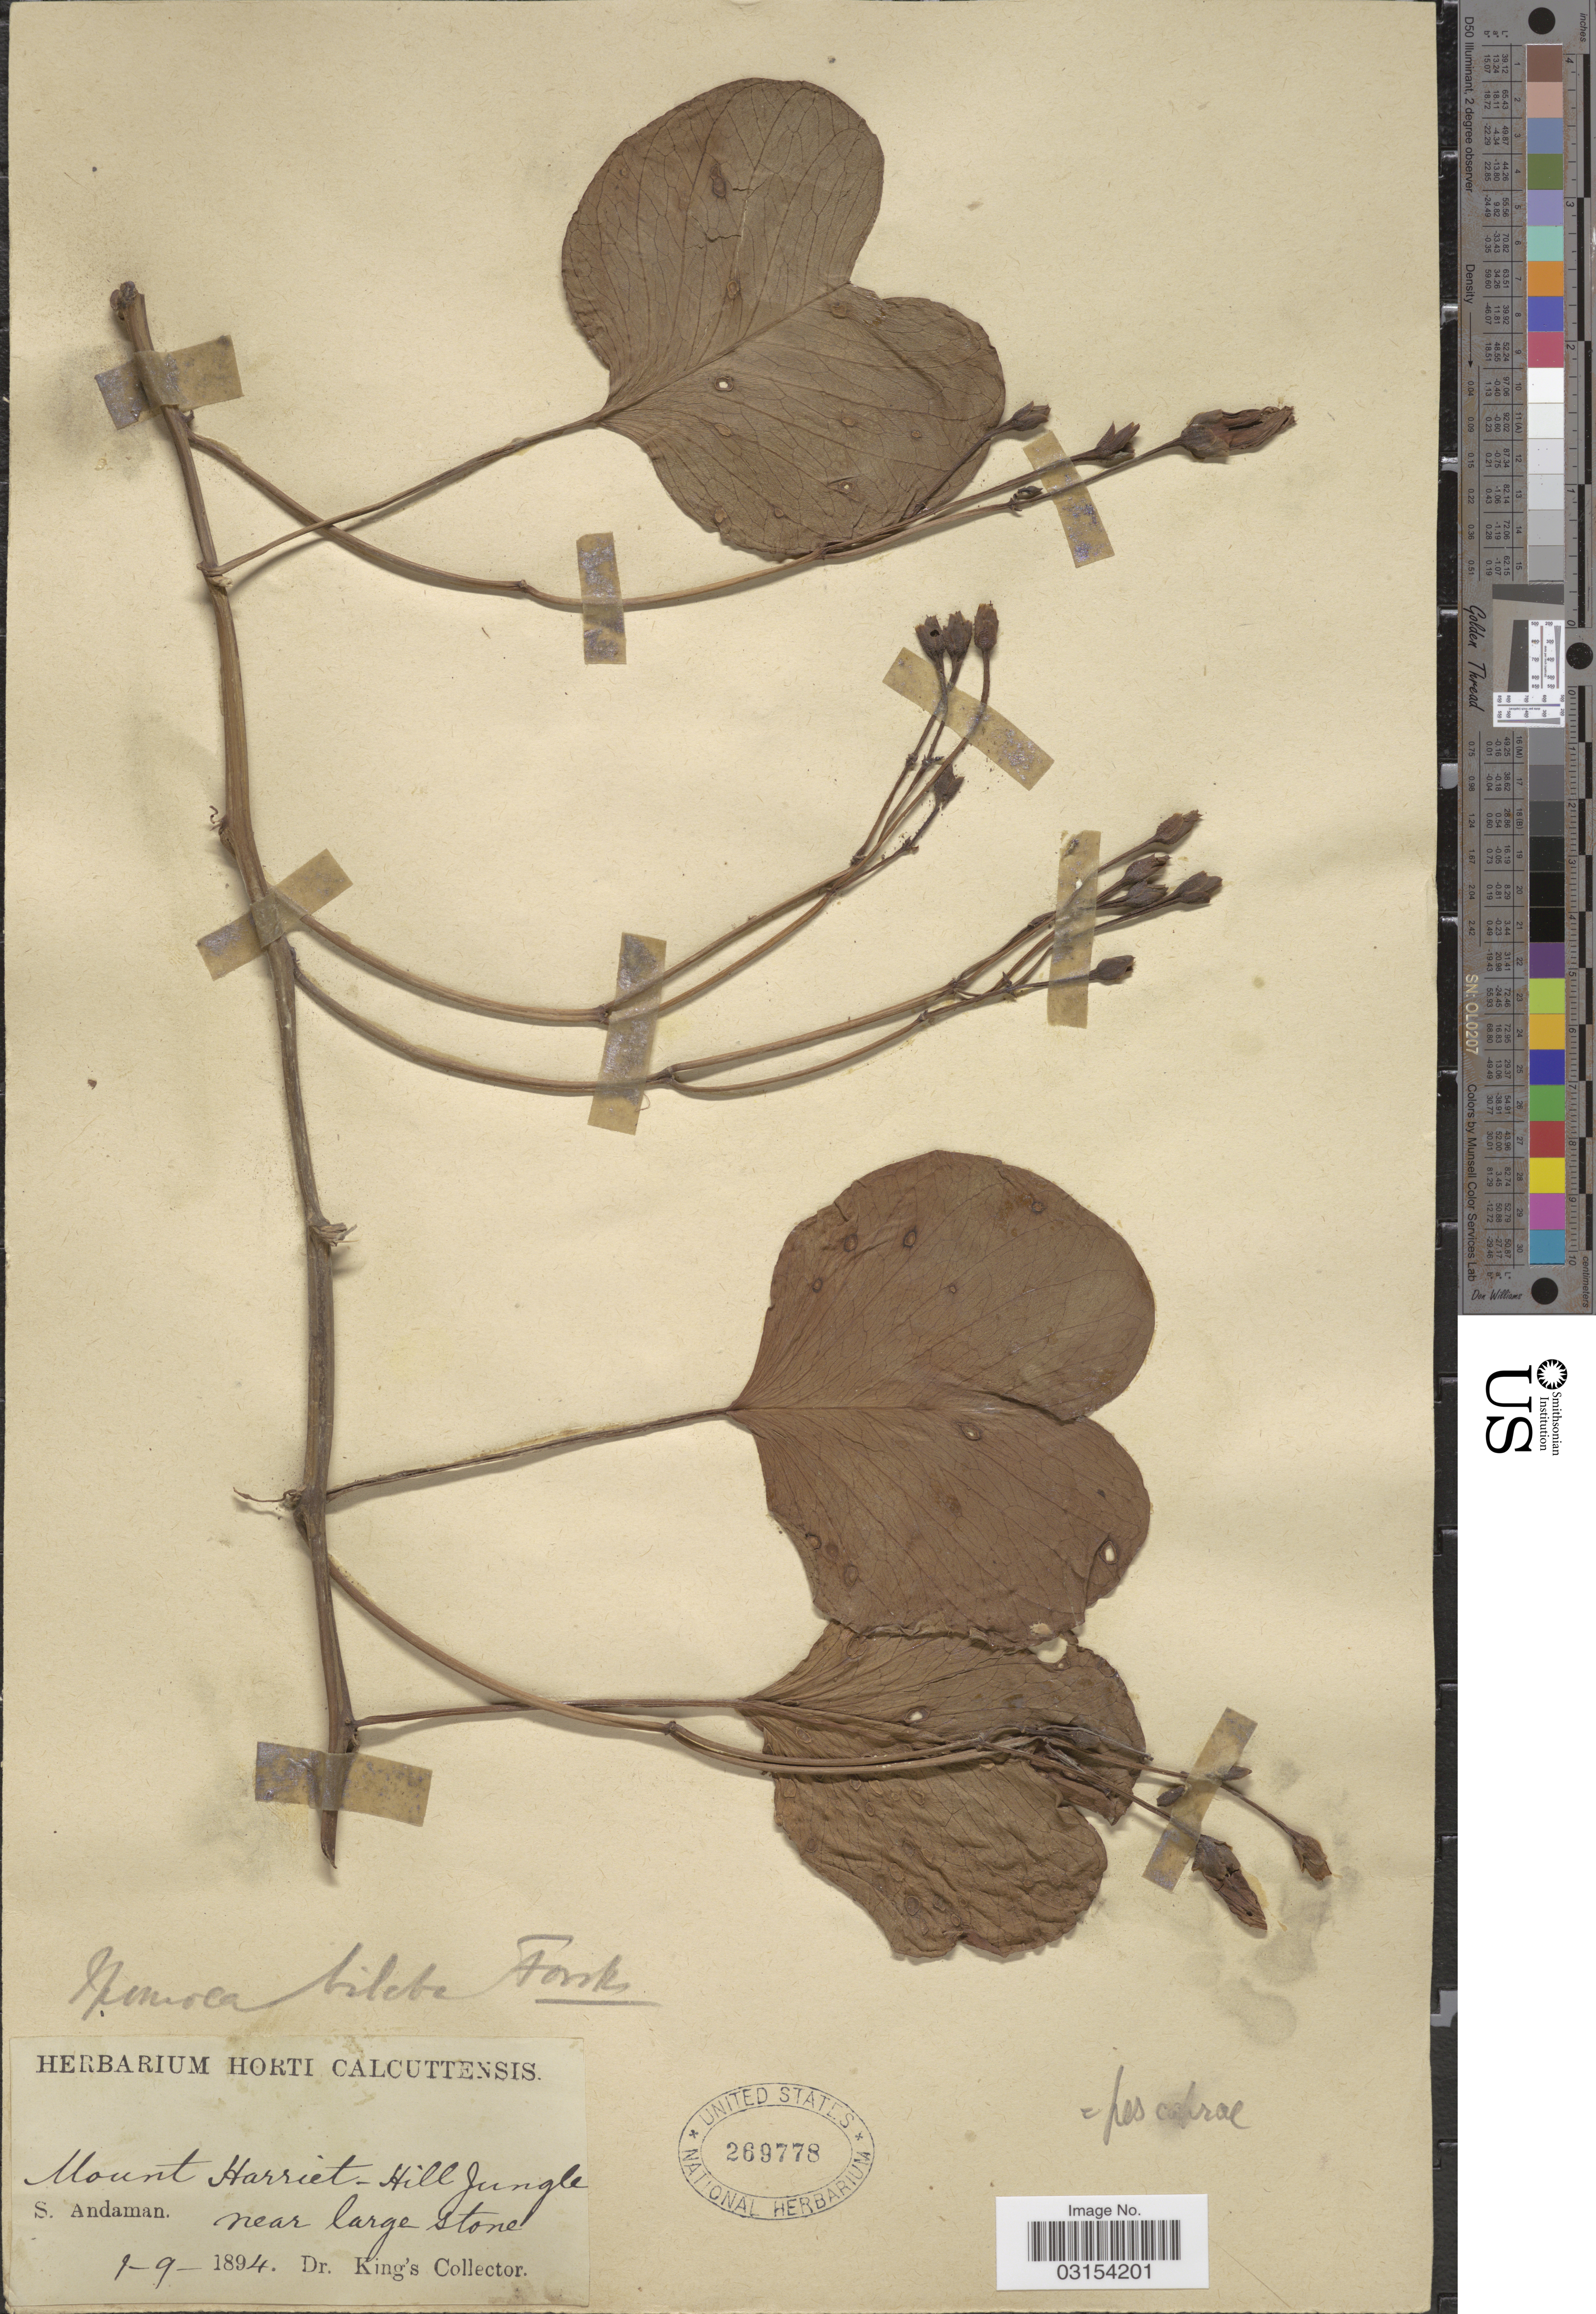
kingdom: Plantae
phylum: Tracheophyta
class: Magnoliopsida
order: Solanales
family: Convolvulaceae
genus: Ipomoea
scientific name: Ipomoea pes-caprae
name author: (L.) R. Br.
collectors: Dr. King's collector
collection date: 1894-09-01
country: India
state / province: Andaman and Nicobar Islands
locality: Mount Harriet-Hill Jungle near large stone, S. Andaman.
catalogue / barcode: US 269778